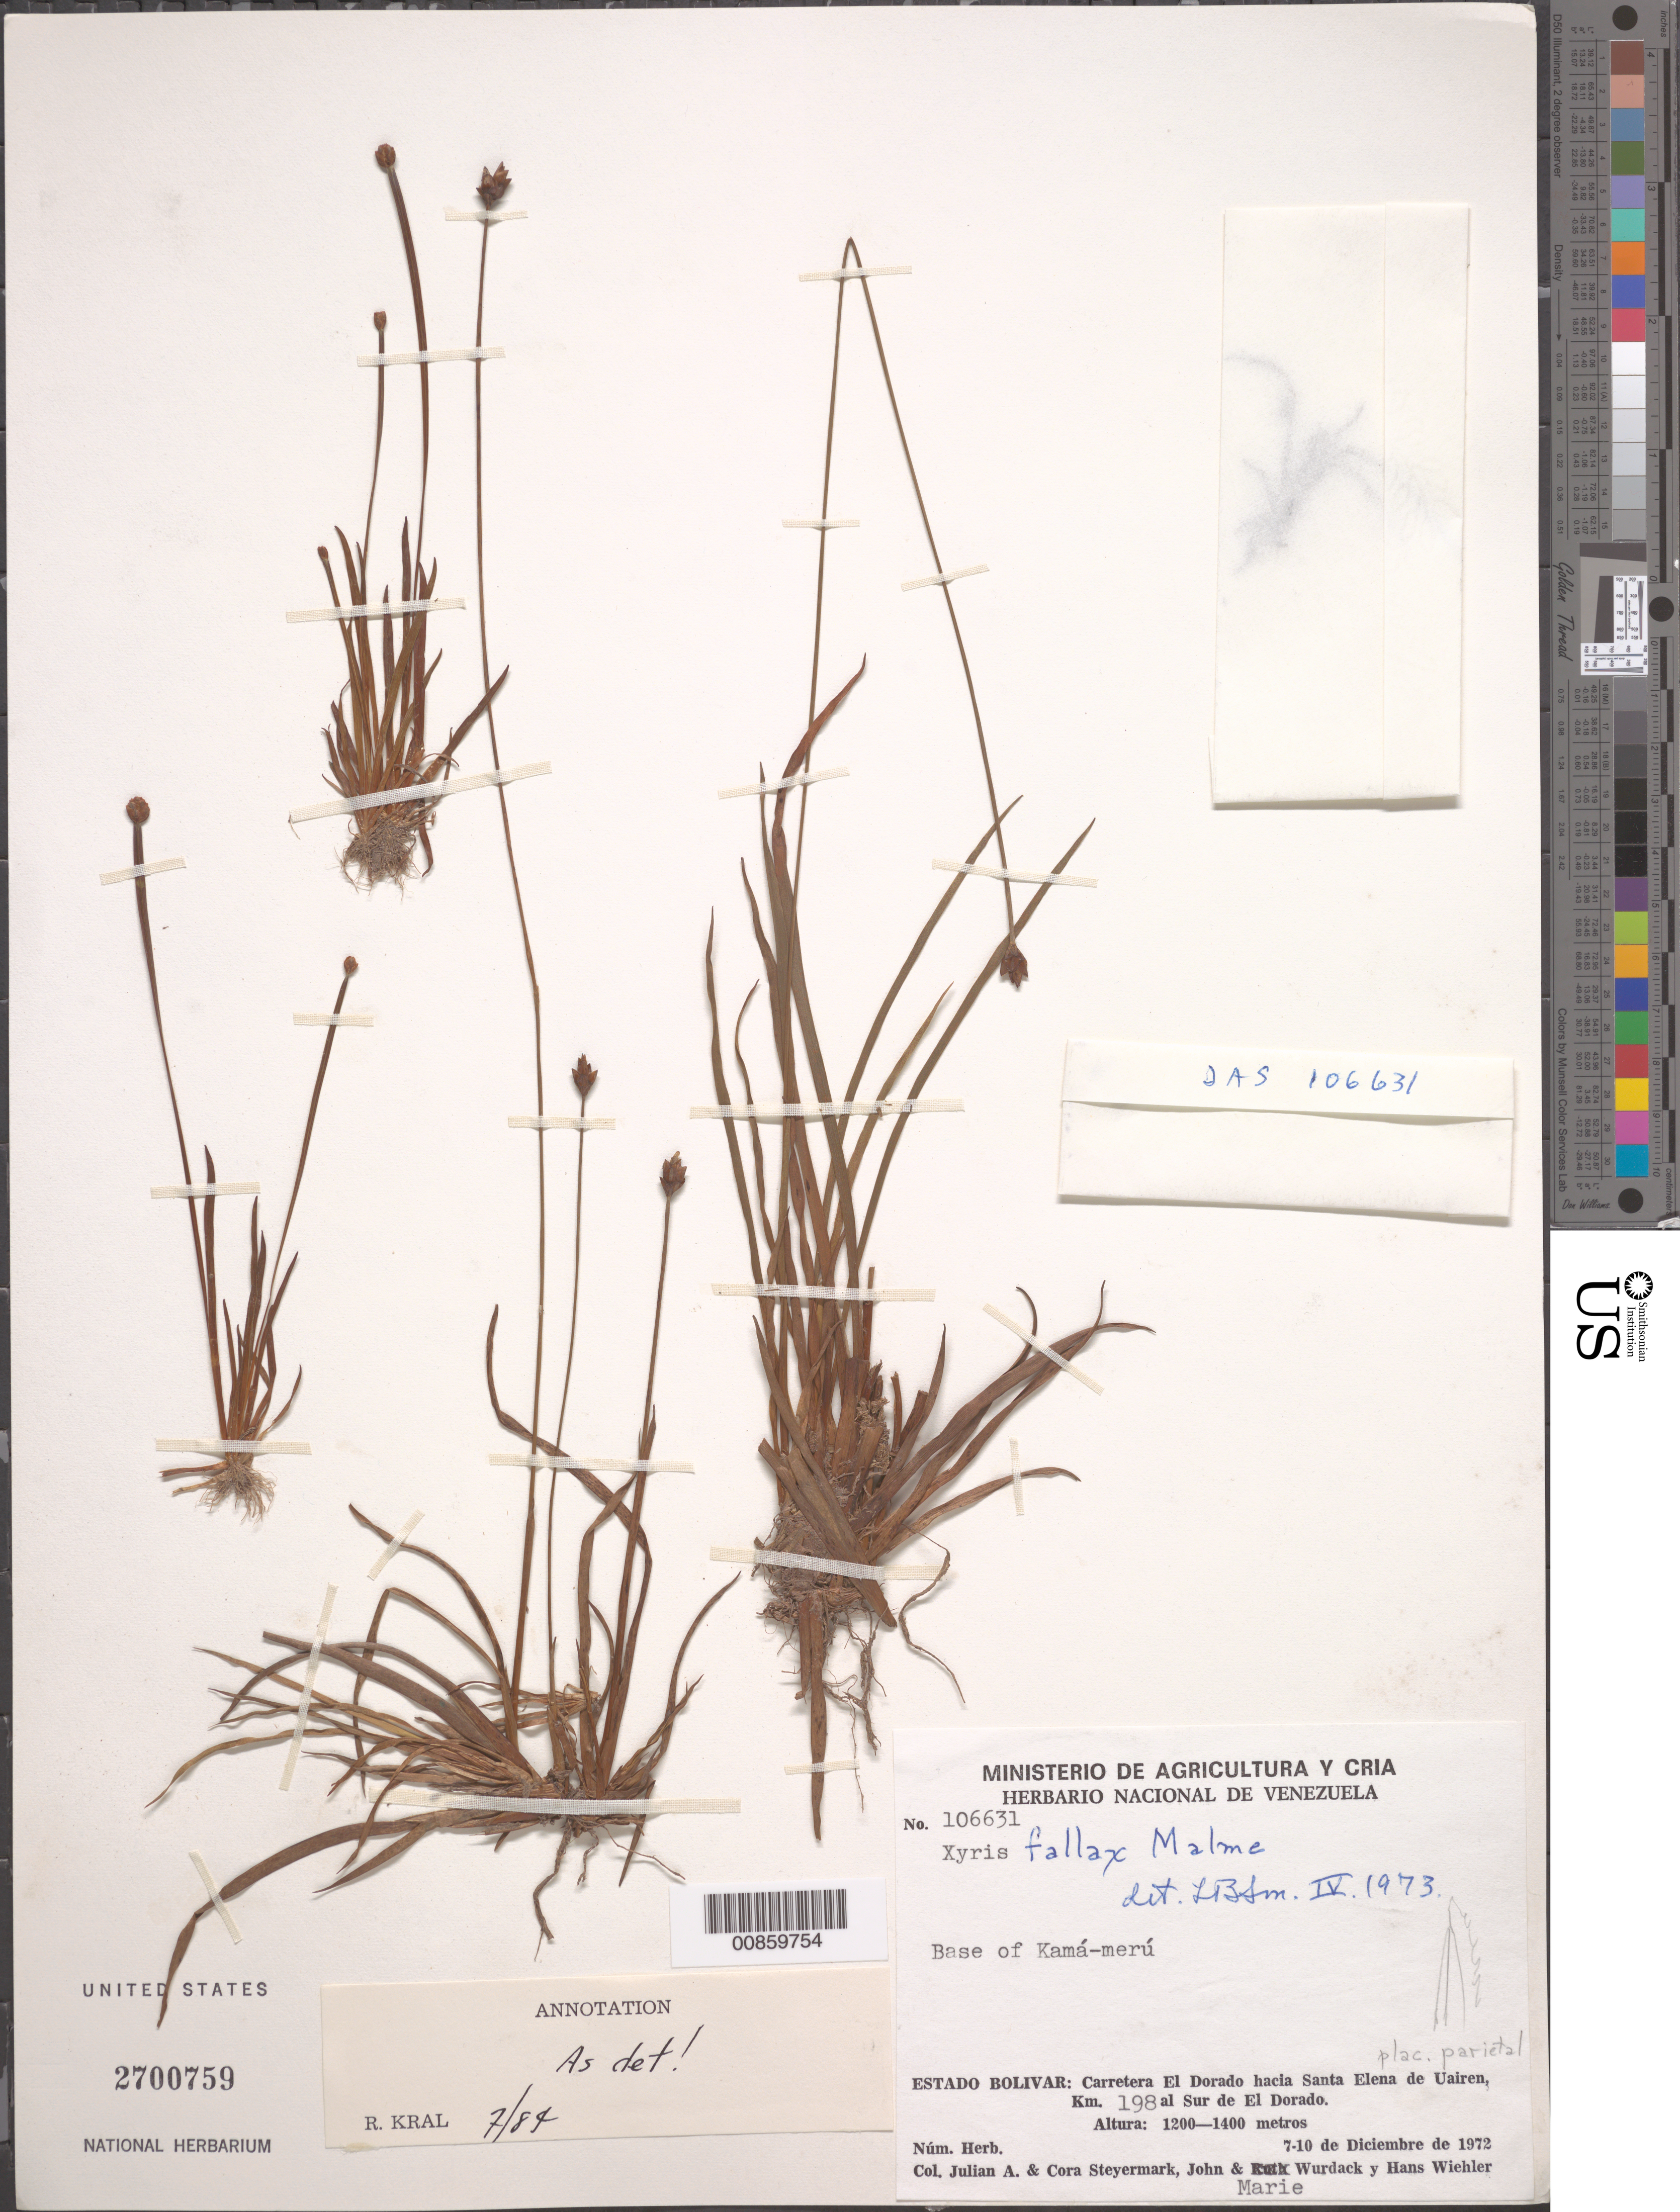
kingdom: Plantae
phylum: Tracheophyta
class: Liliopsida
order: Poales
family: Xyridaceae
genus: Xyris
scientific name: Xyris fallax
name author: Malme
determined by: Kral, Robert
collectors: J. Steyermark, C. Steyermark, J. J. Wurdack & M. L. Wurdack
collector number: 106631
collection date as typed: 7-Dec-72 to 10-Dec-72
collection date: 1972-12-07/1972-12-10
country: Venezuela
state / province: Bolívar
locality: Carretera El Dorado hacia Santa Elena de Uarien, km 198 al Sur de El Dorado, base of Kamá-merú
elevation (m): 1200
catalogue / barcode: US 2700759